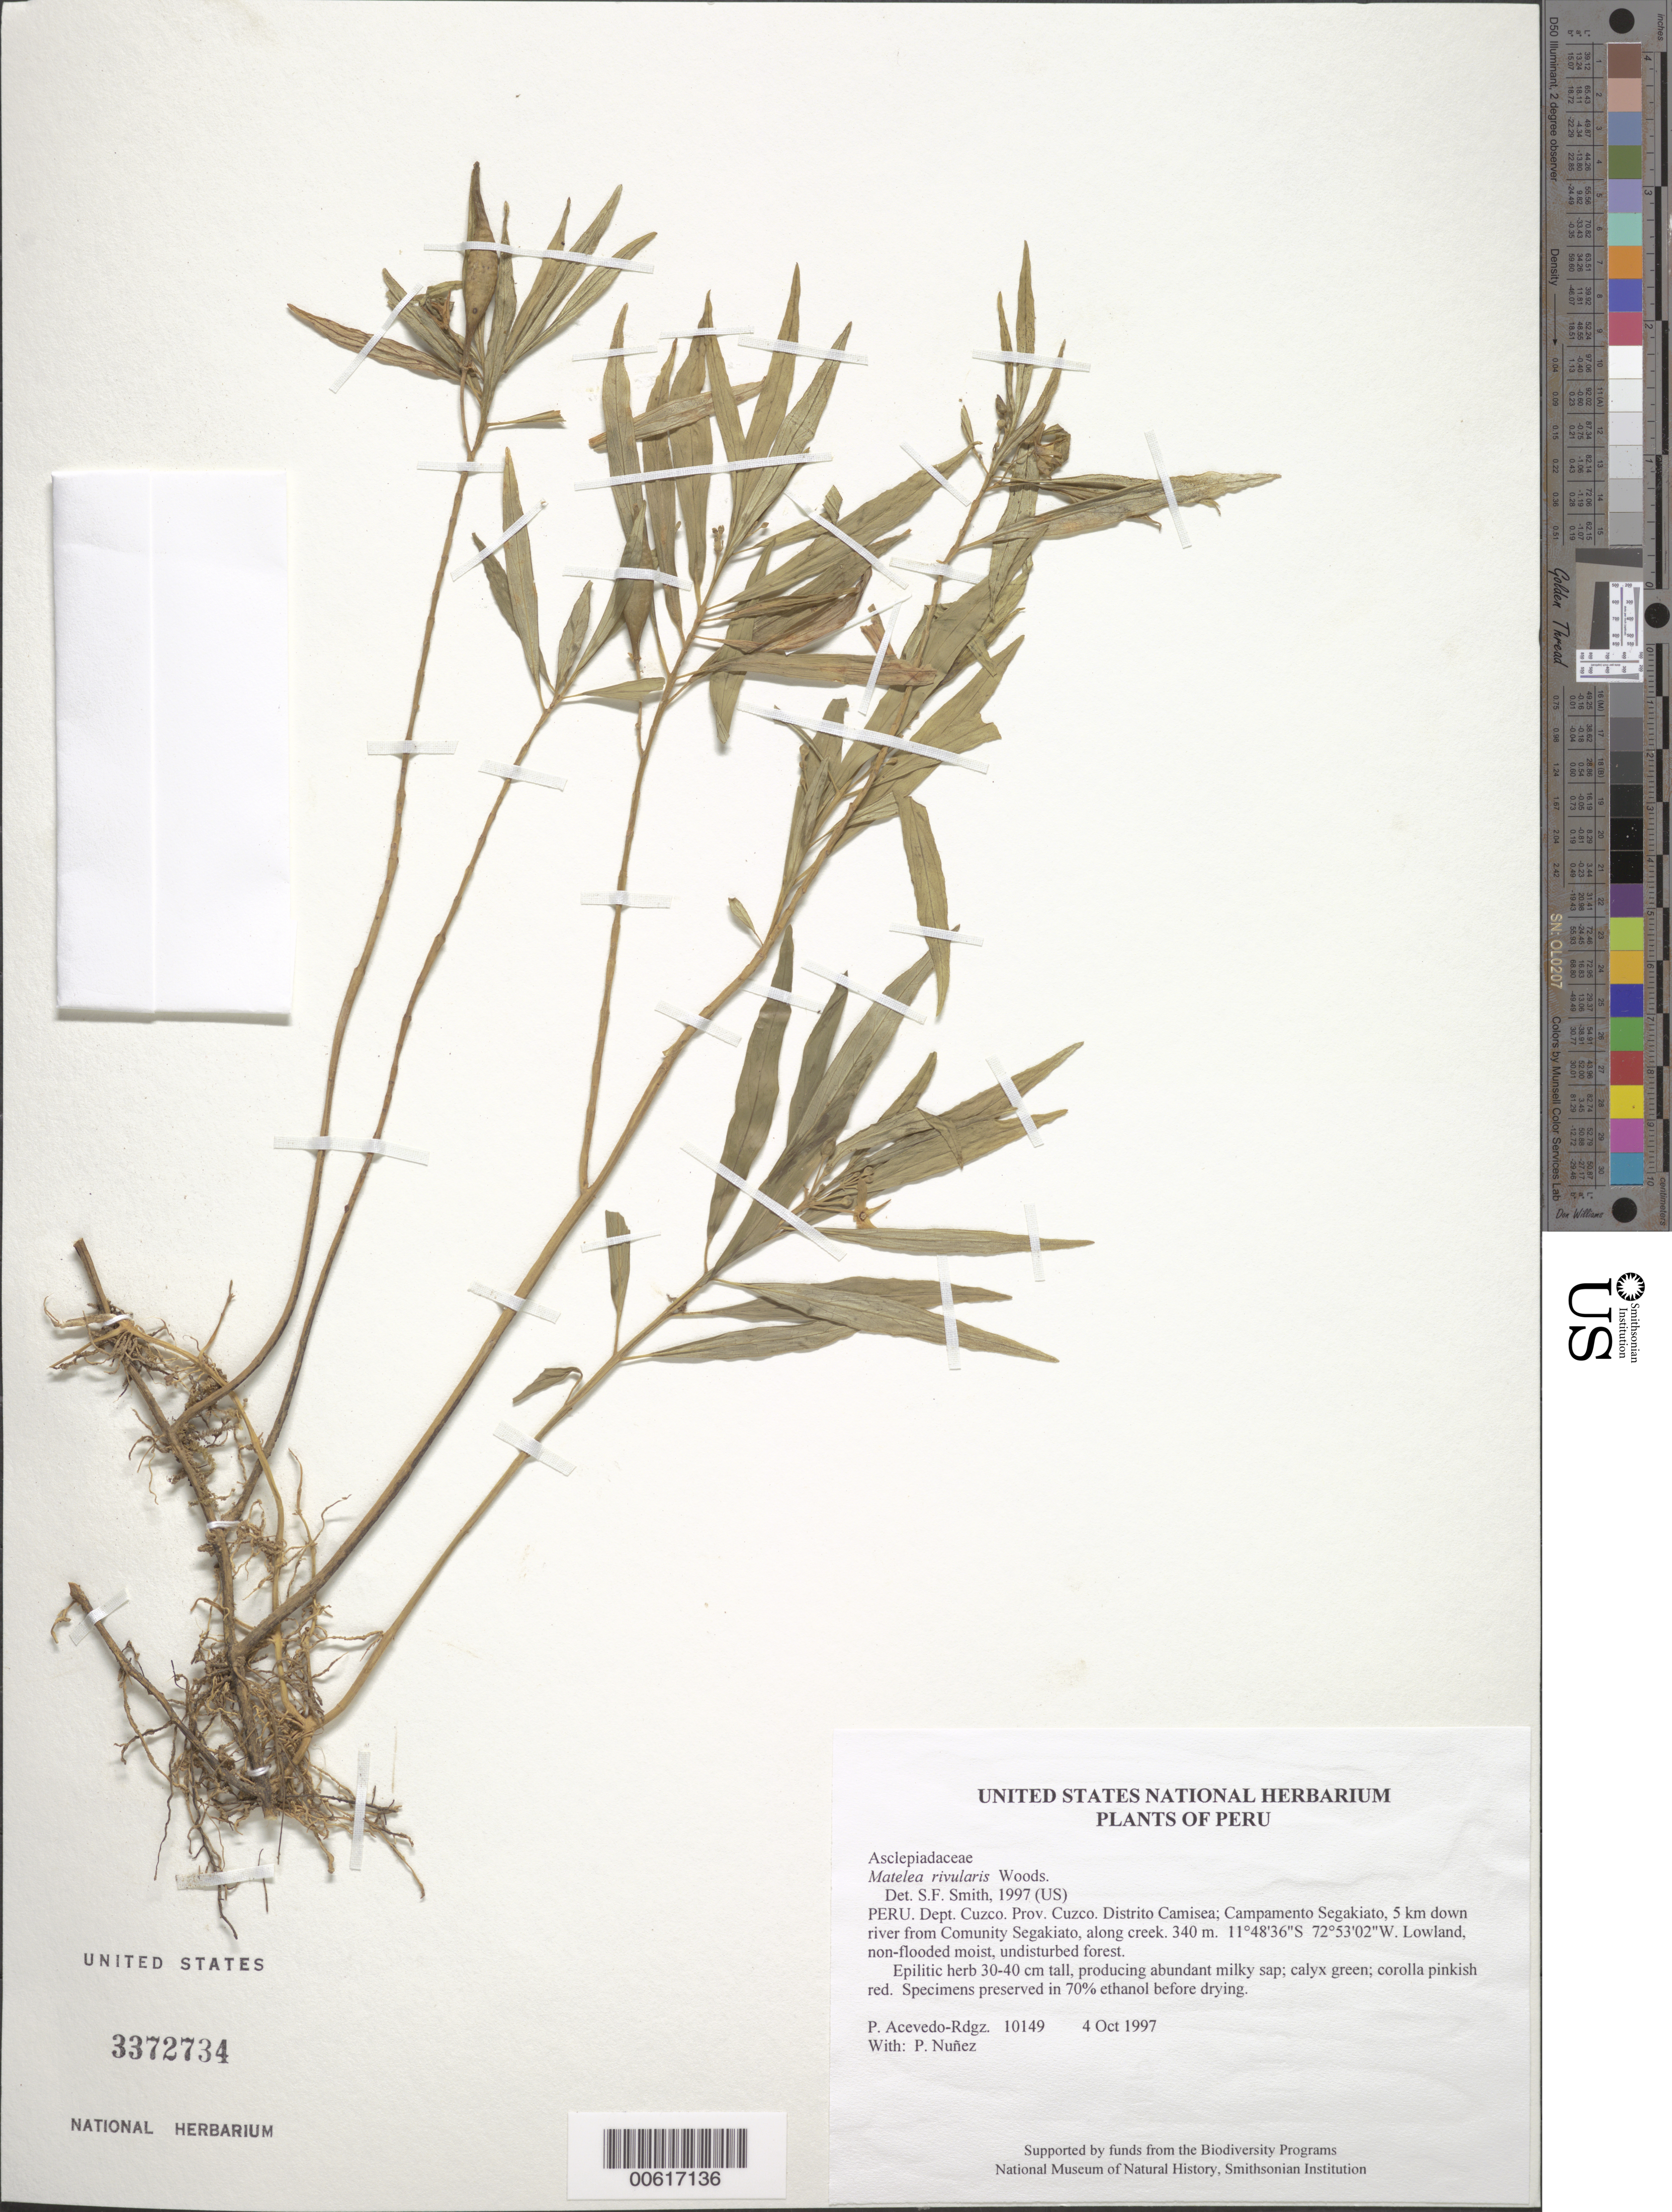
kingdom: Plantae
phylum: Tracheophyta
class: Magnoliopsida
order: Gentianales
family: Apocynaceae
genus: Matelea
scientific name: Matelea rivularis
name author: Woodson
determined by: Smith, Stephen F., (US), NMNH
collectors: P. Acevedo-Rodr. & P. Nuñez V.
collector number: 10149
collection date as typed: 04 Oct 1997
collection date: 1997-10-04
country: Peru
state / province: Cusco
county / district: Cusco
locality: Distrito Camisea; Campamento Segakiato, 5 km down river from Comunity Segakiato, along creek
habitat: Lowland, non-flooded moist, undisturbed forest.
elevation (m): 340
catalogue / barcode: US 3372734